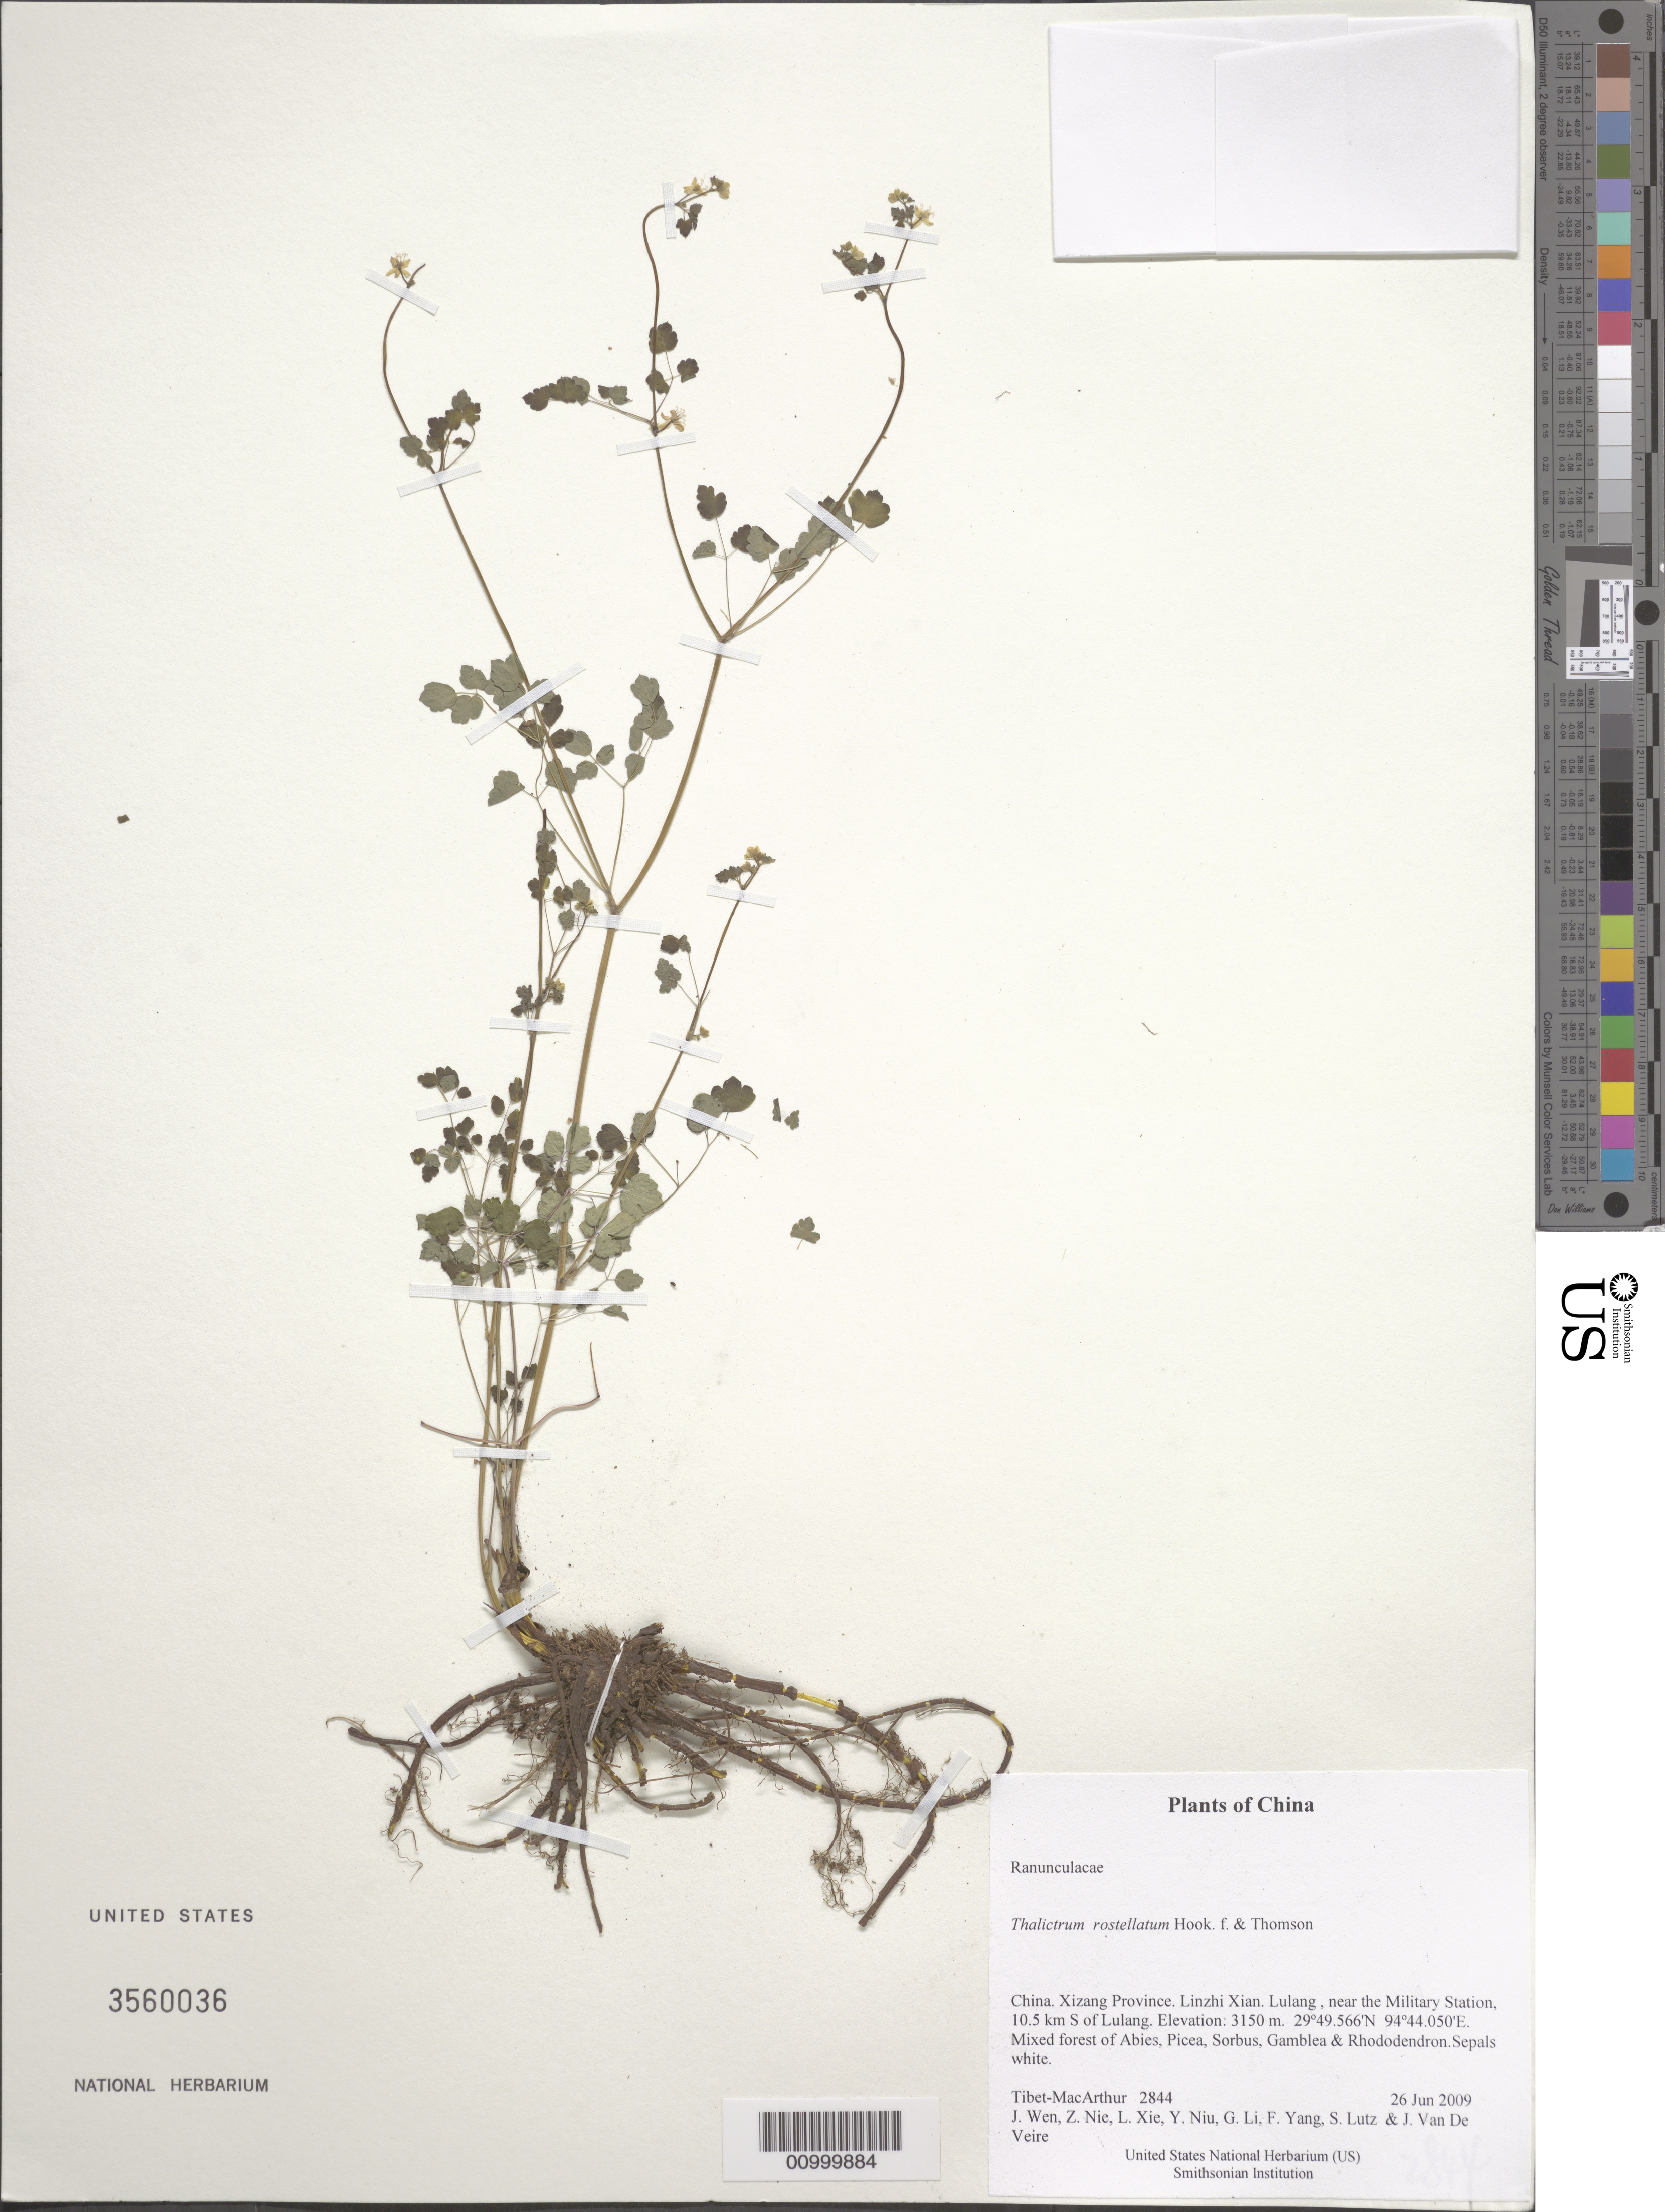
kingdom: Plantae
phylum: Tracheophyta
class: Magnoliopsida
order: Ranunculales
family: Ranunculaceae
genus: Thalictrum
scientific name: Thalictrum rostellatum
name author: Hook. f. & Thomson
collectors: Tibet-MacArthur, J. Wen, Z. Nie, L. Xie, Y. Niu, G. Li, F. Yang, S. Lutz & J. Van De Veire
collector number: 2844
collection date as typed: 26 Jun 2009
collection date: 2009-06-26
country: China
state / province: Xizang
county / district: Linzhi Xian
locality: Lulang , near the Military Station, 10.5 km S of Lulang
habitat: Mixed forest of Abies, Picea, Sorbus, Gamblea & Rhododendron.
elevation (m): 3150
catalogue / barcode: US 3560036